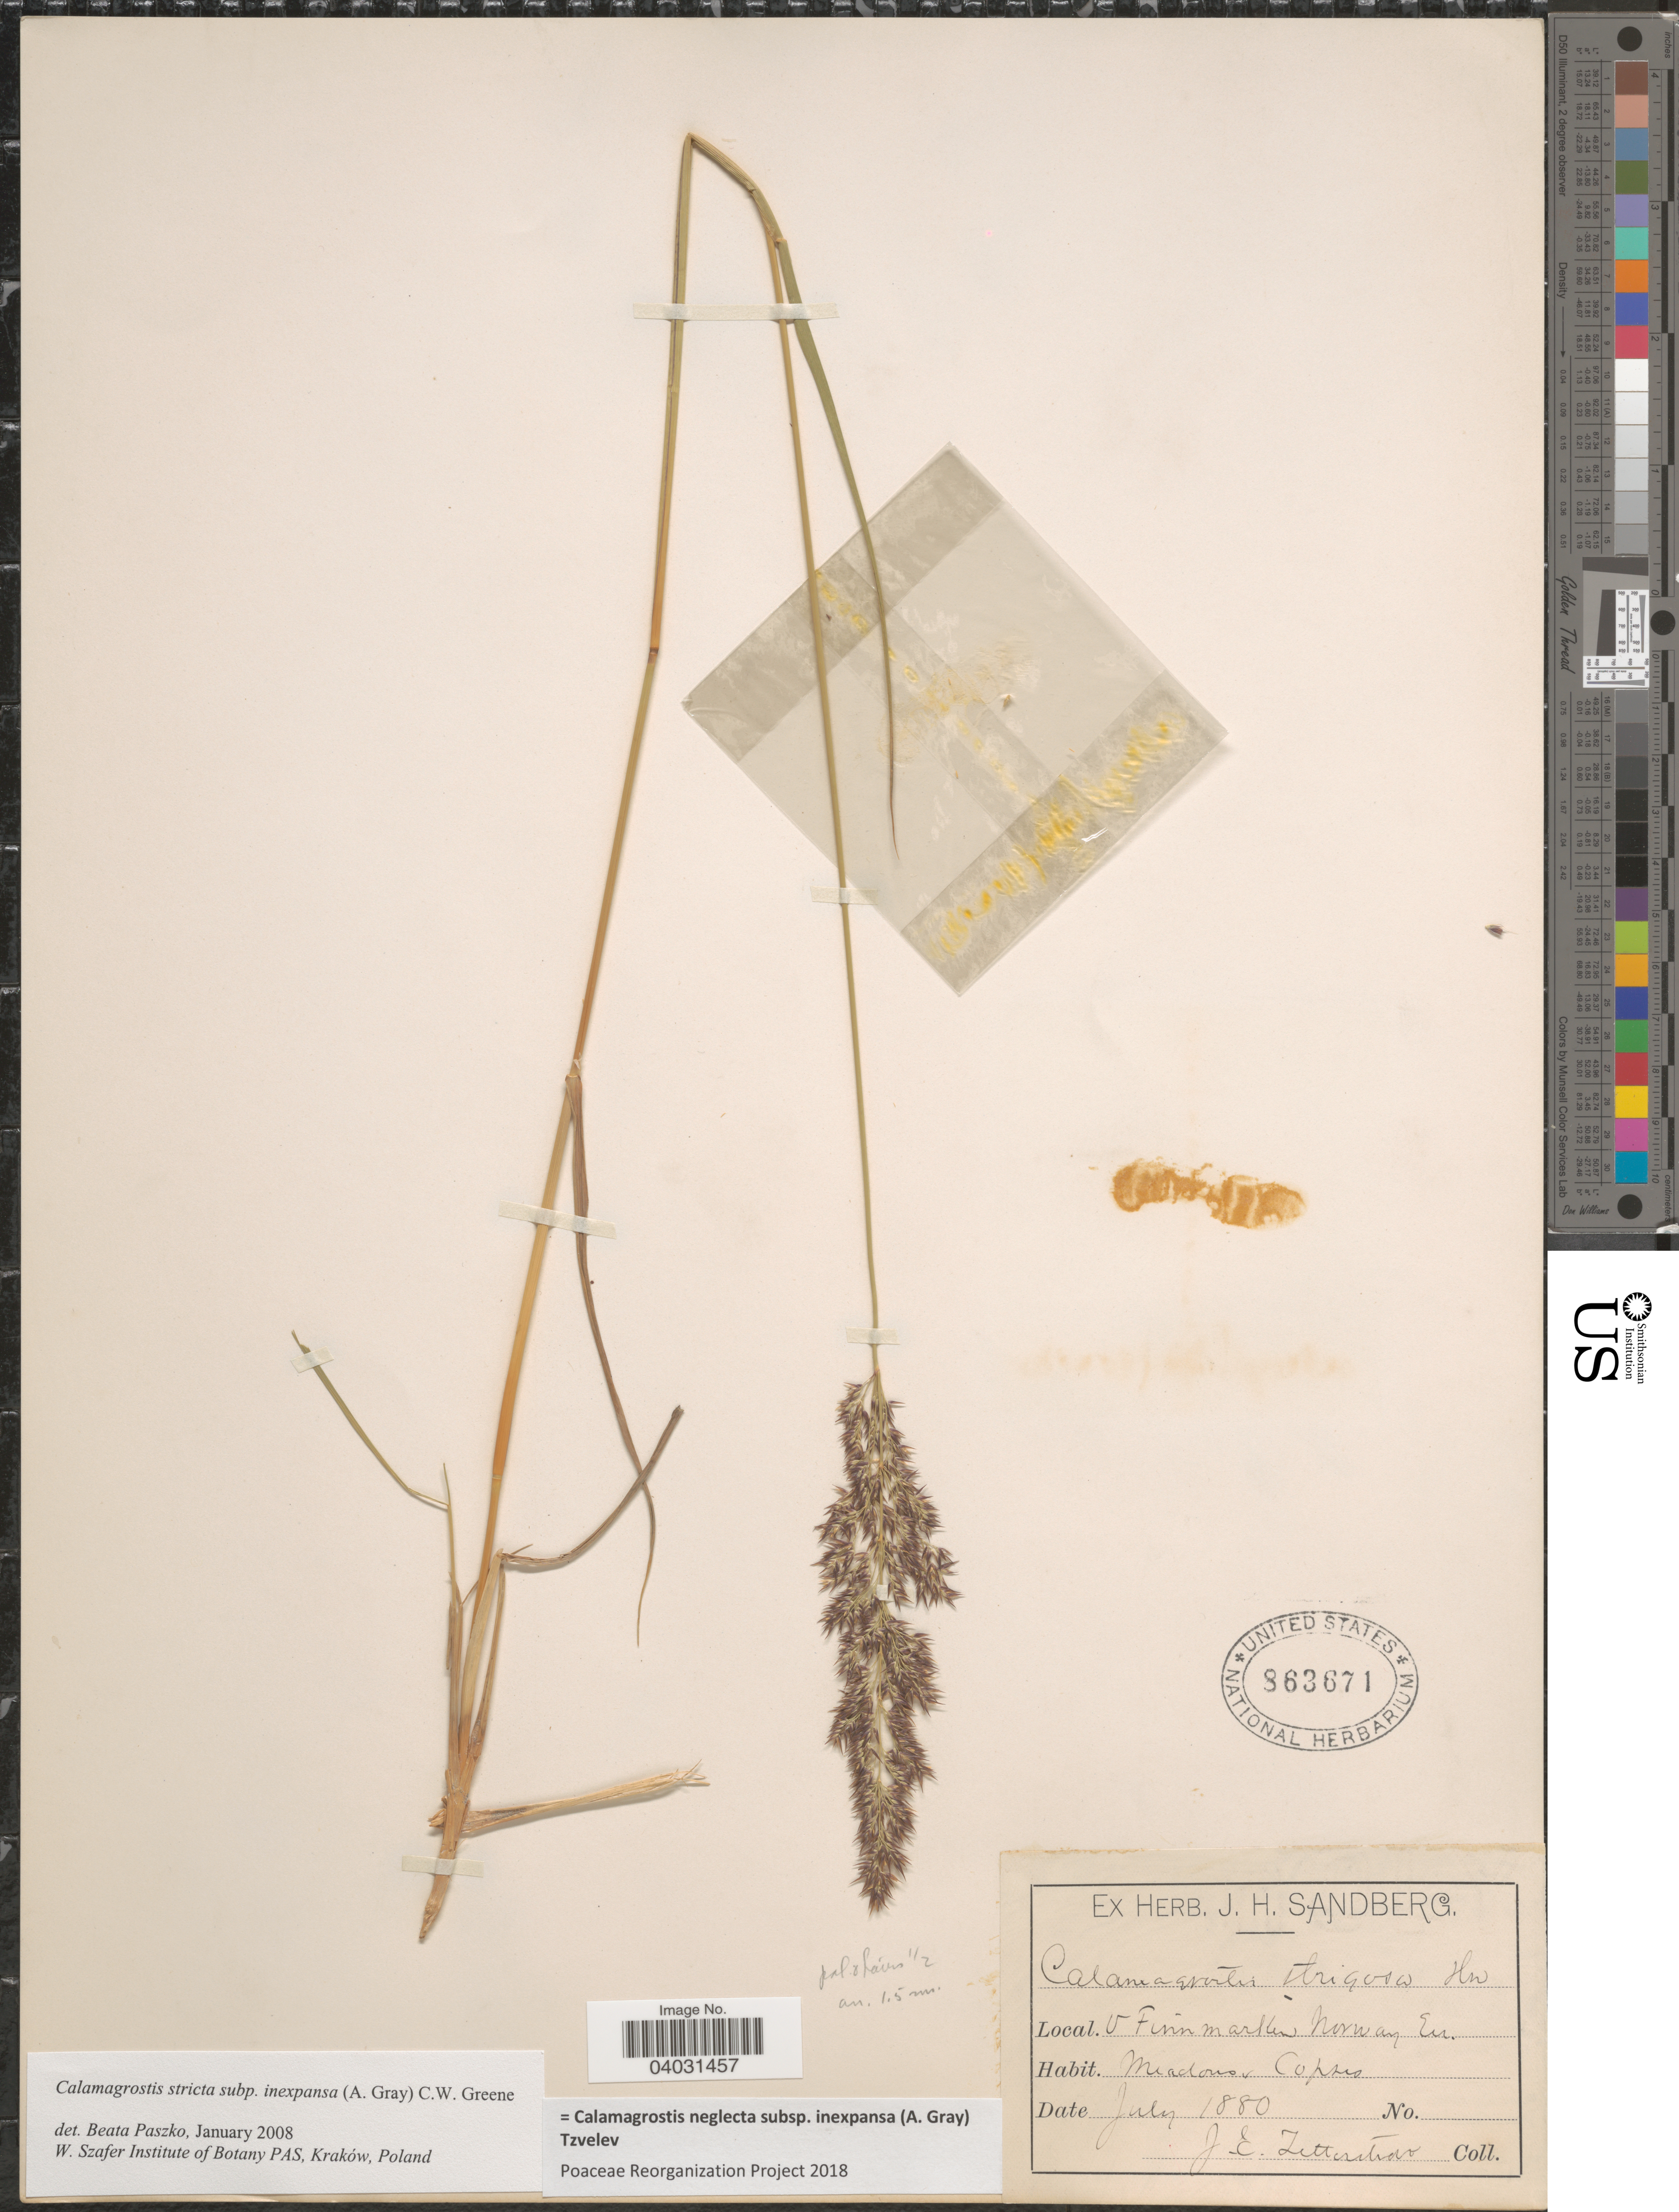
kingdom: Plantae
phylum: Tracheophyta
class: Liliopsida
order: Poales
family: Poaceae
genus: Calamagrostis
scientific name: Calamagrostis neglecta subsp. inexpansa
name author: (A. Gray) Tzvelev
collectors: J.E. Zetterstedt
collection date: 1880-07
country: Norway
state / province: Finnmark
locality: V Finnmarken Norway Eur.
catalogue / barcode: US 863671